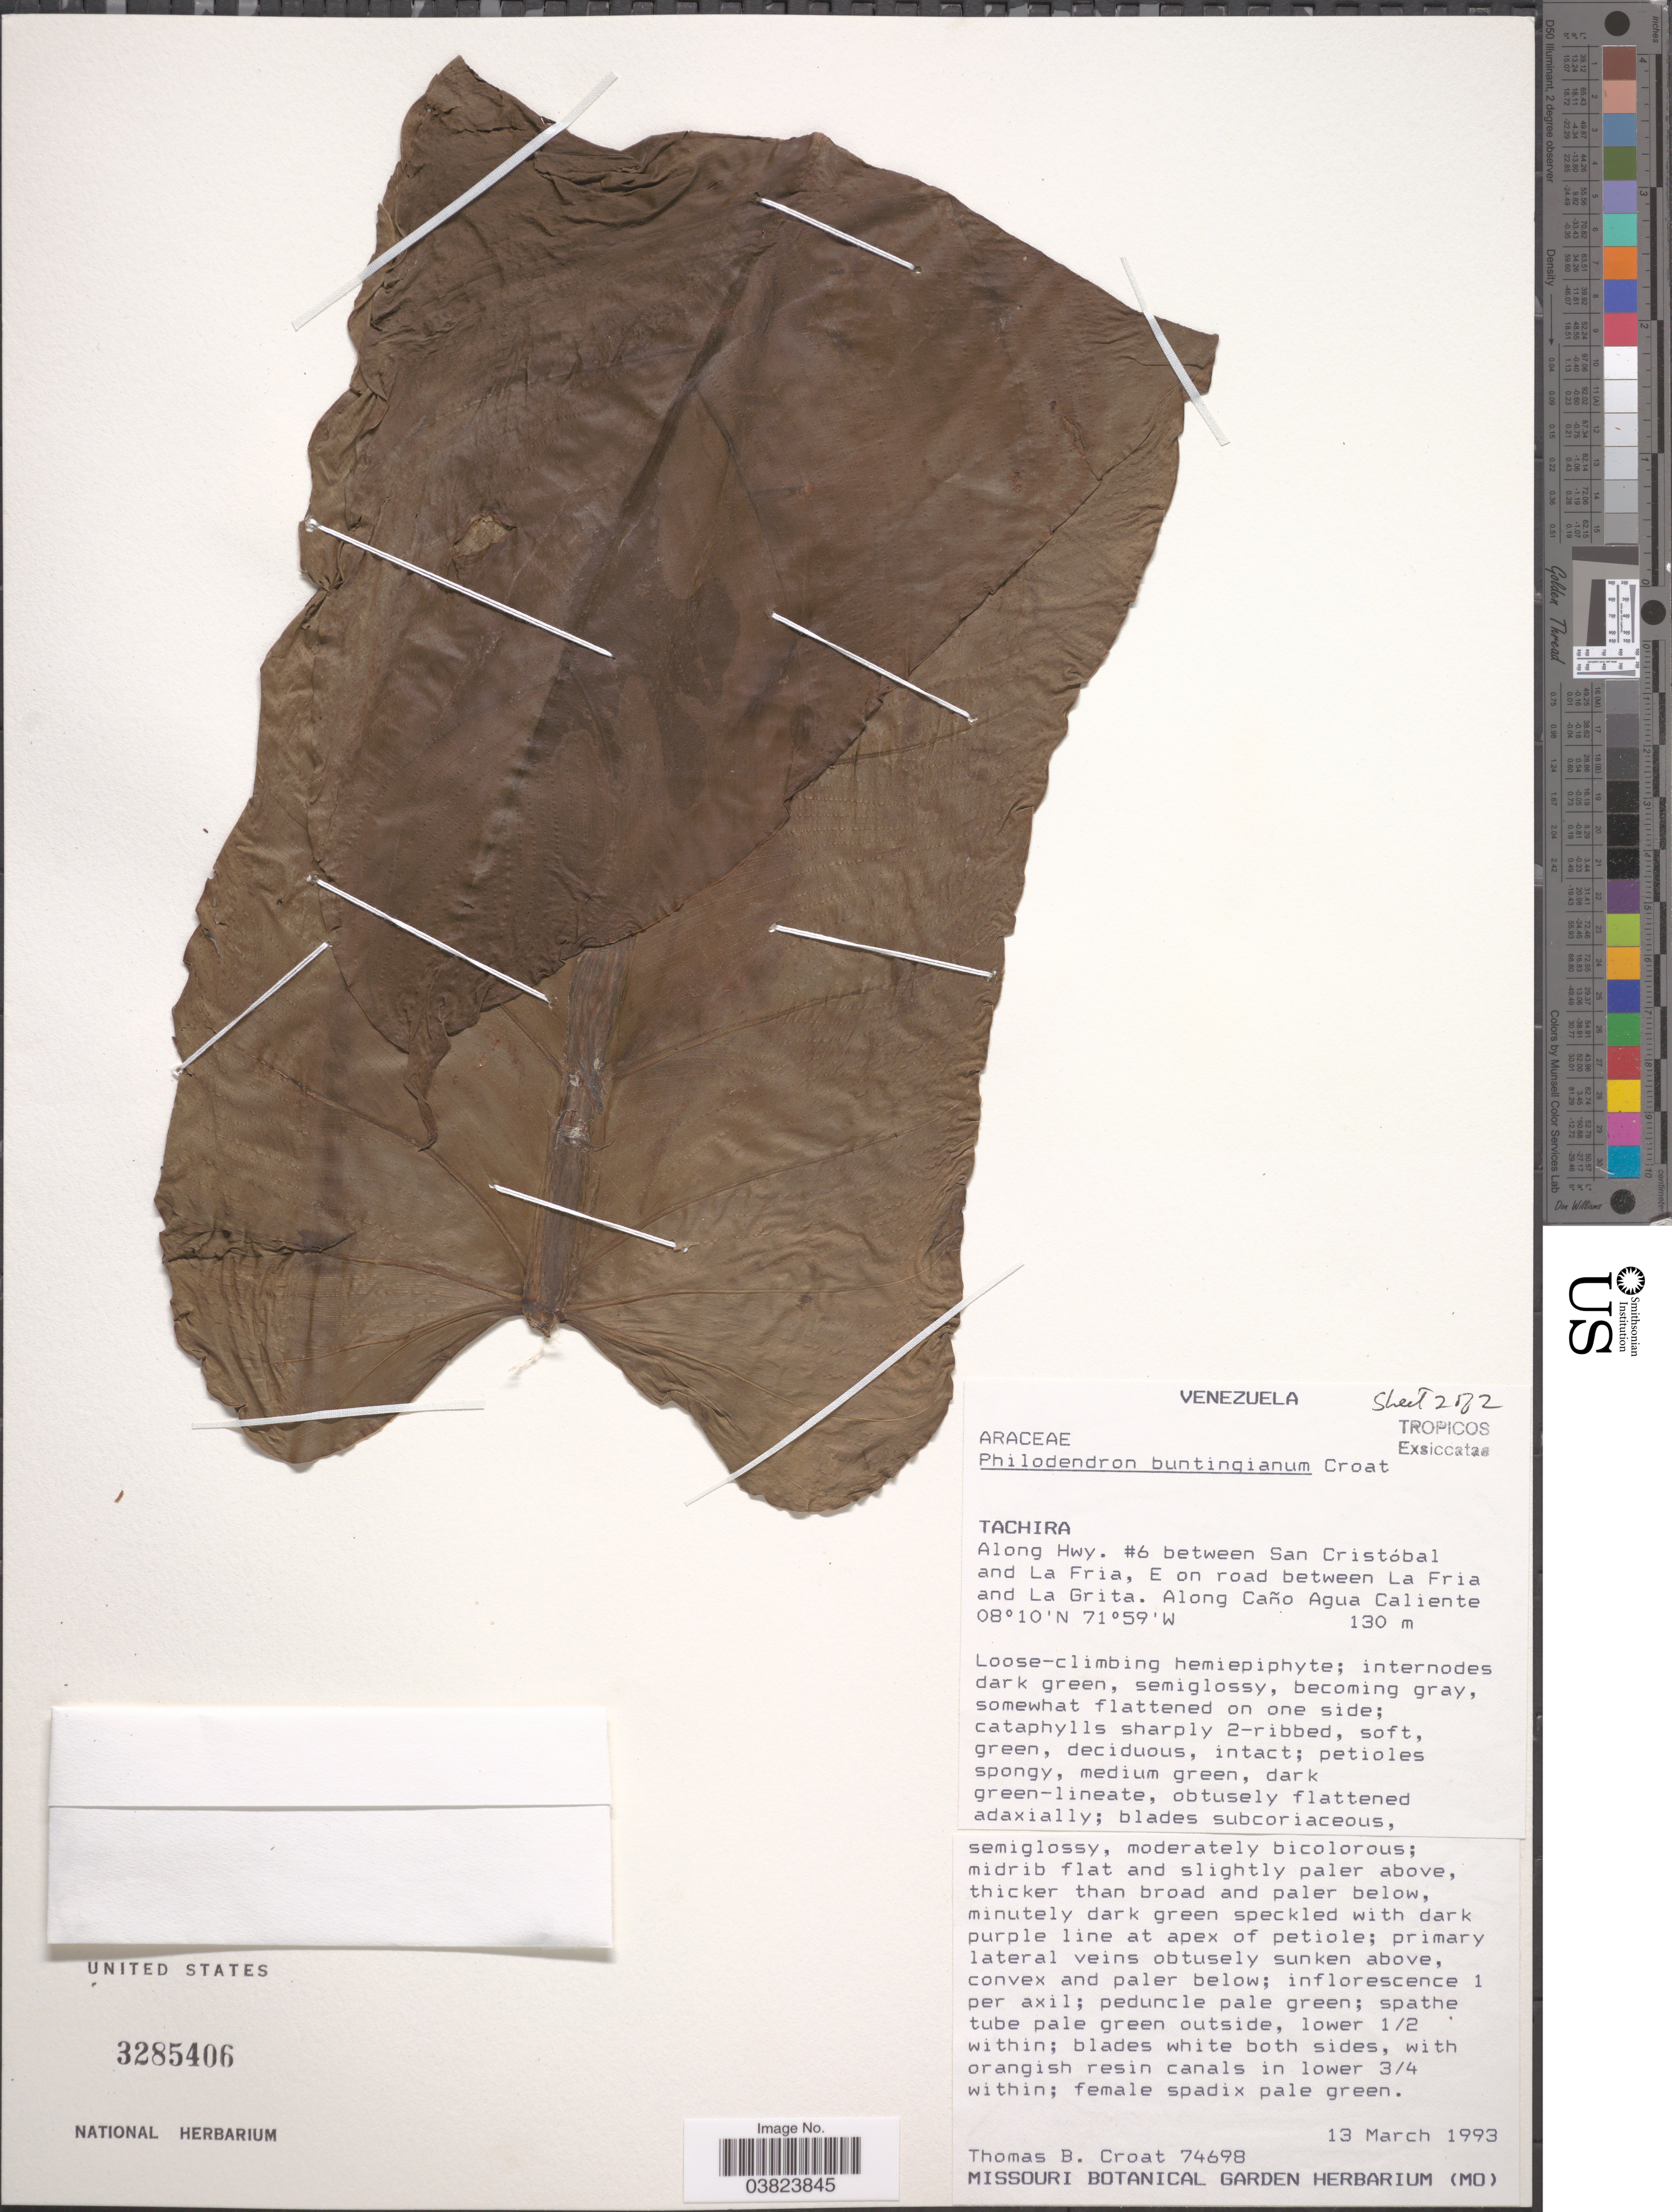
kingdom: Plantae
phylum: Tracheophyta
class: Liliopsida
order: Alismatales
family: Araceae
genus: Philodendron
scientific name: Philodendron buntingianum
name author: Croat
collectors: T. B. Croat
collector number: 74698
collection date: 1993-03-13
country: Venezuela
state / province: Tachira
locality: Along Hwy. #6 between San Cristóbal and La Fria, E on road between La Fria and La Grita. Along Caño Agua Caliente.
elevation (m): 130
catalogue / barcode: US 3285406